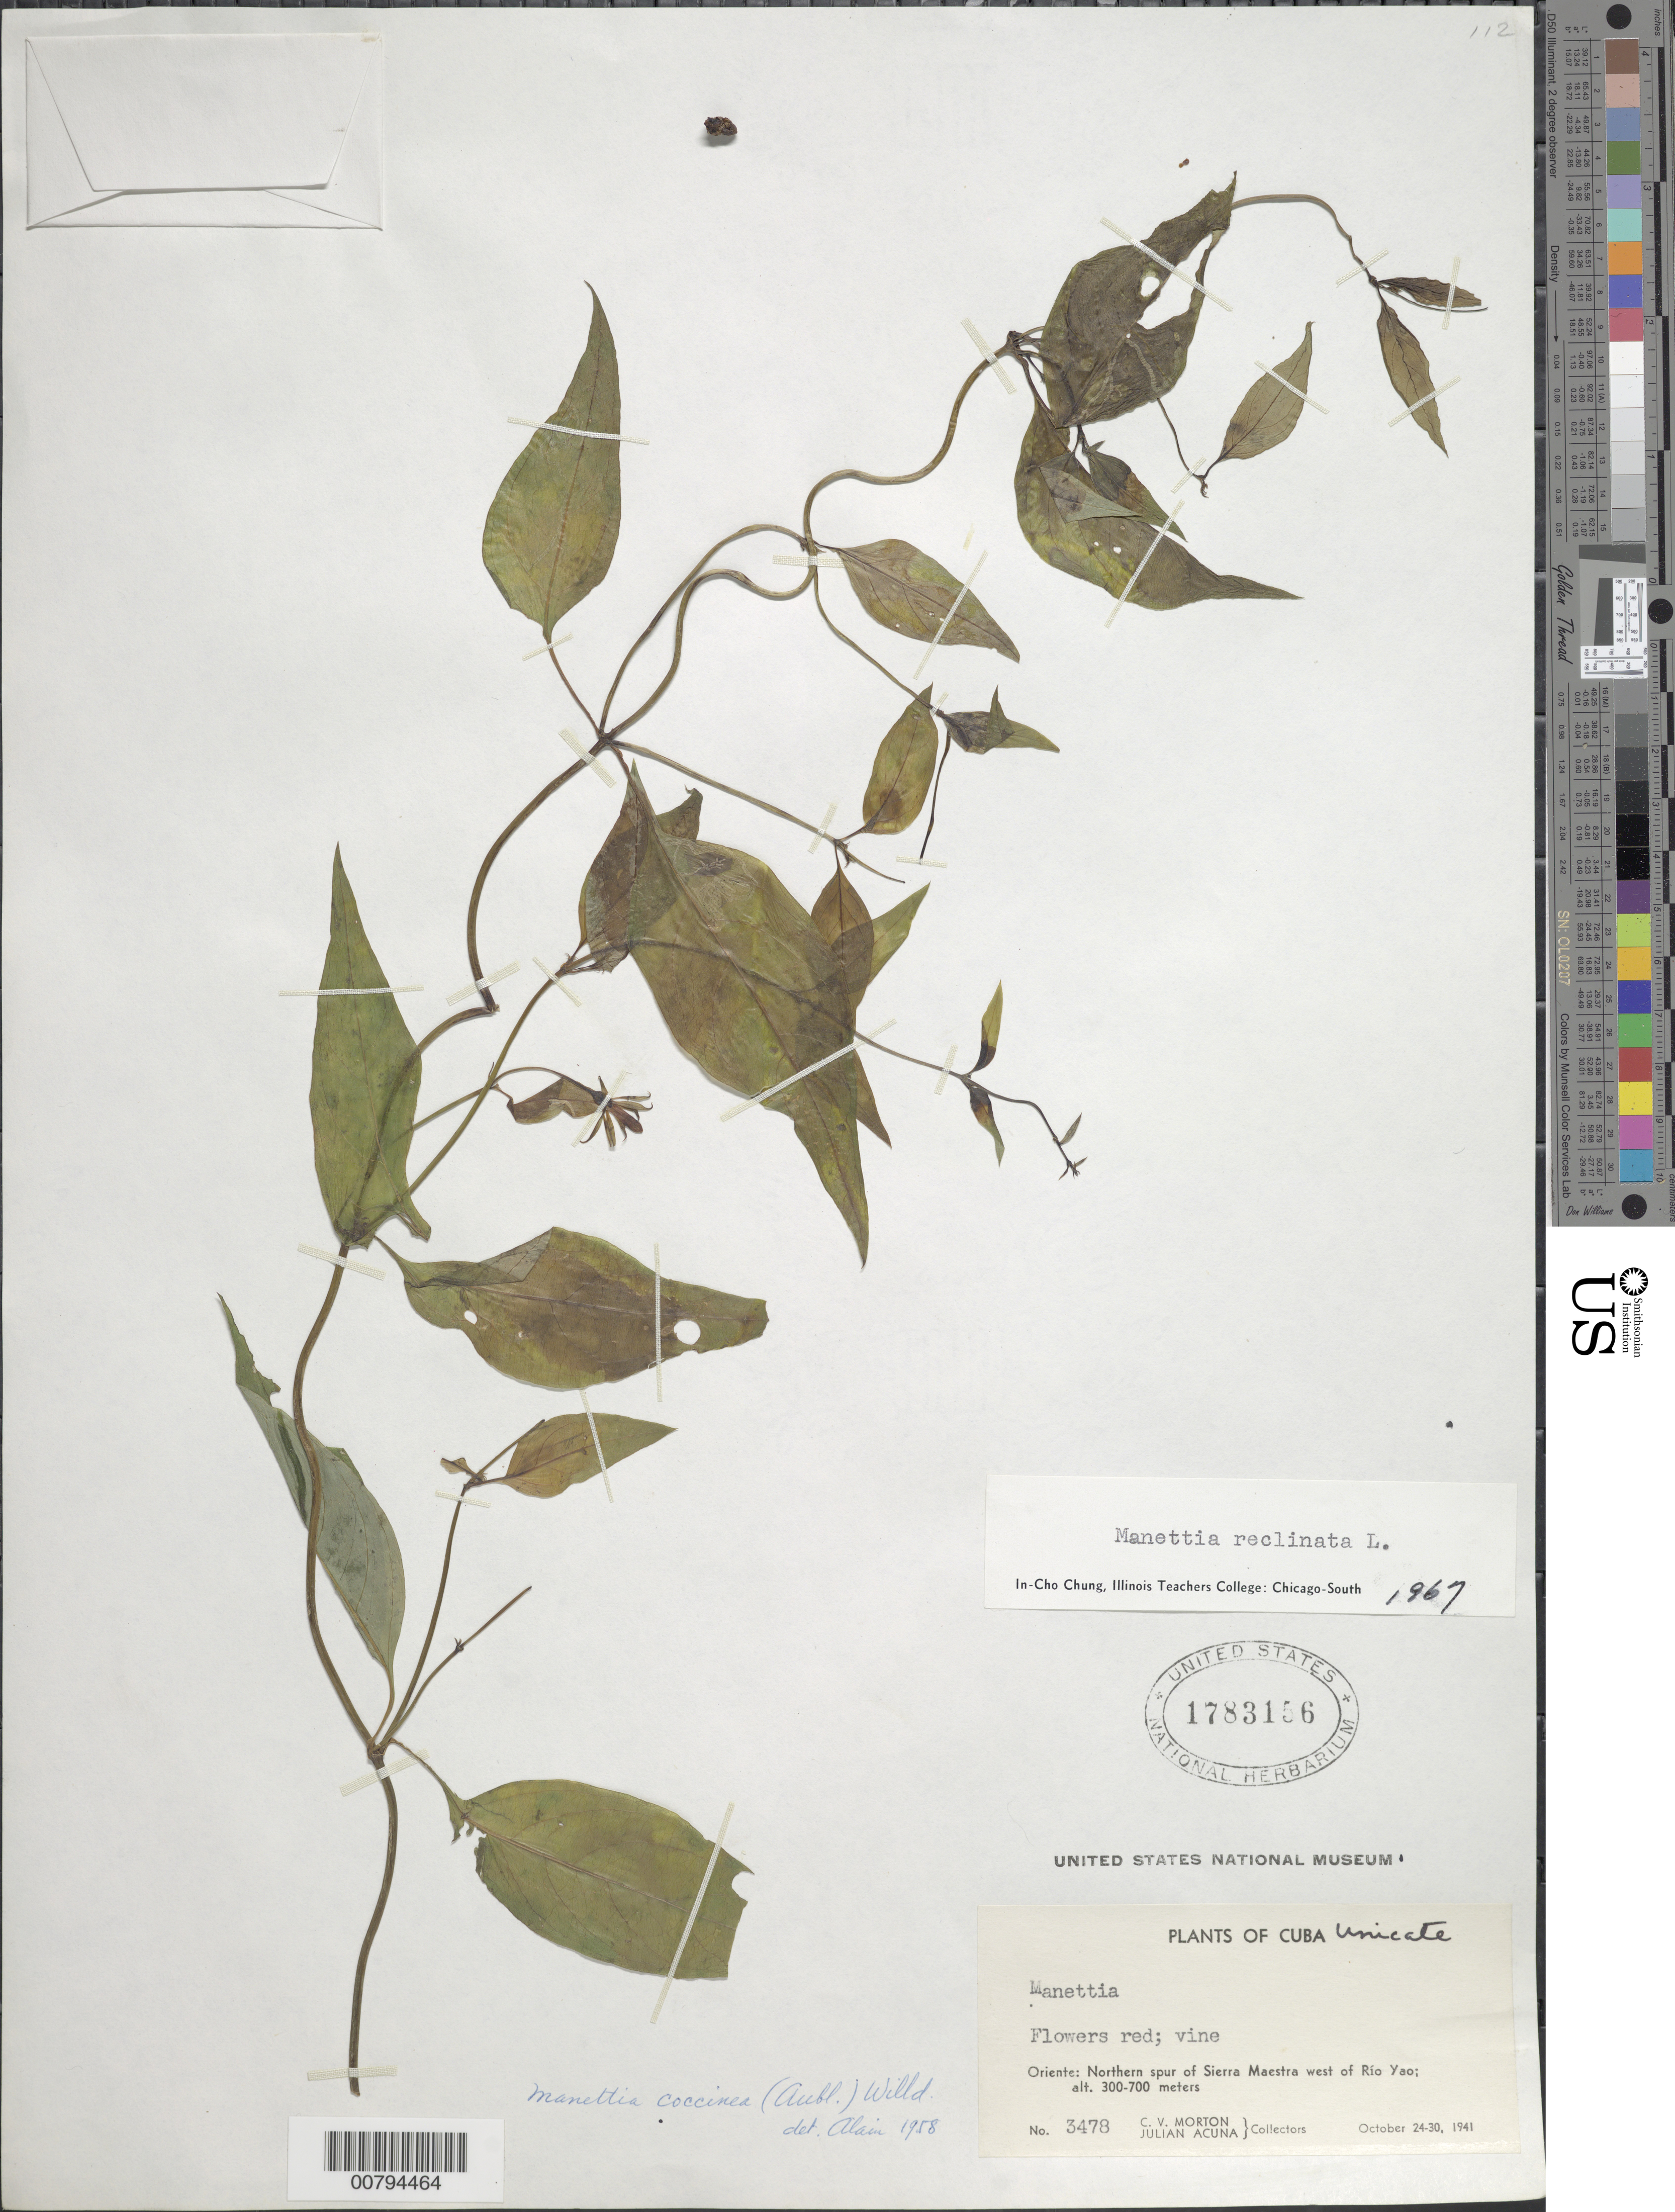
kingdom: Plantae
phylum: Tracheophyta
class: Magnoliopsida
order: Gentianales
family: Rubiaceae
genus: Manettia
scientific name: Manettia reclinata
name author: L.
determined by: Chung, In Cho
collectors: C. V. Morton & J. Acuña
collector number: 3478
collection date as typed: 24 Oct 1941 to 30 Oct 1941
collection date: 1941-10-24/1941-10-30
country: Cuba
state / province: Oriente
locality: Northern spur of Sierra maestra west of Rio Yao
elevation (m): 300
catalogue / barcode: US 1783156